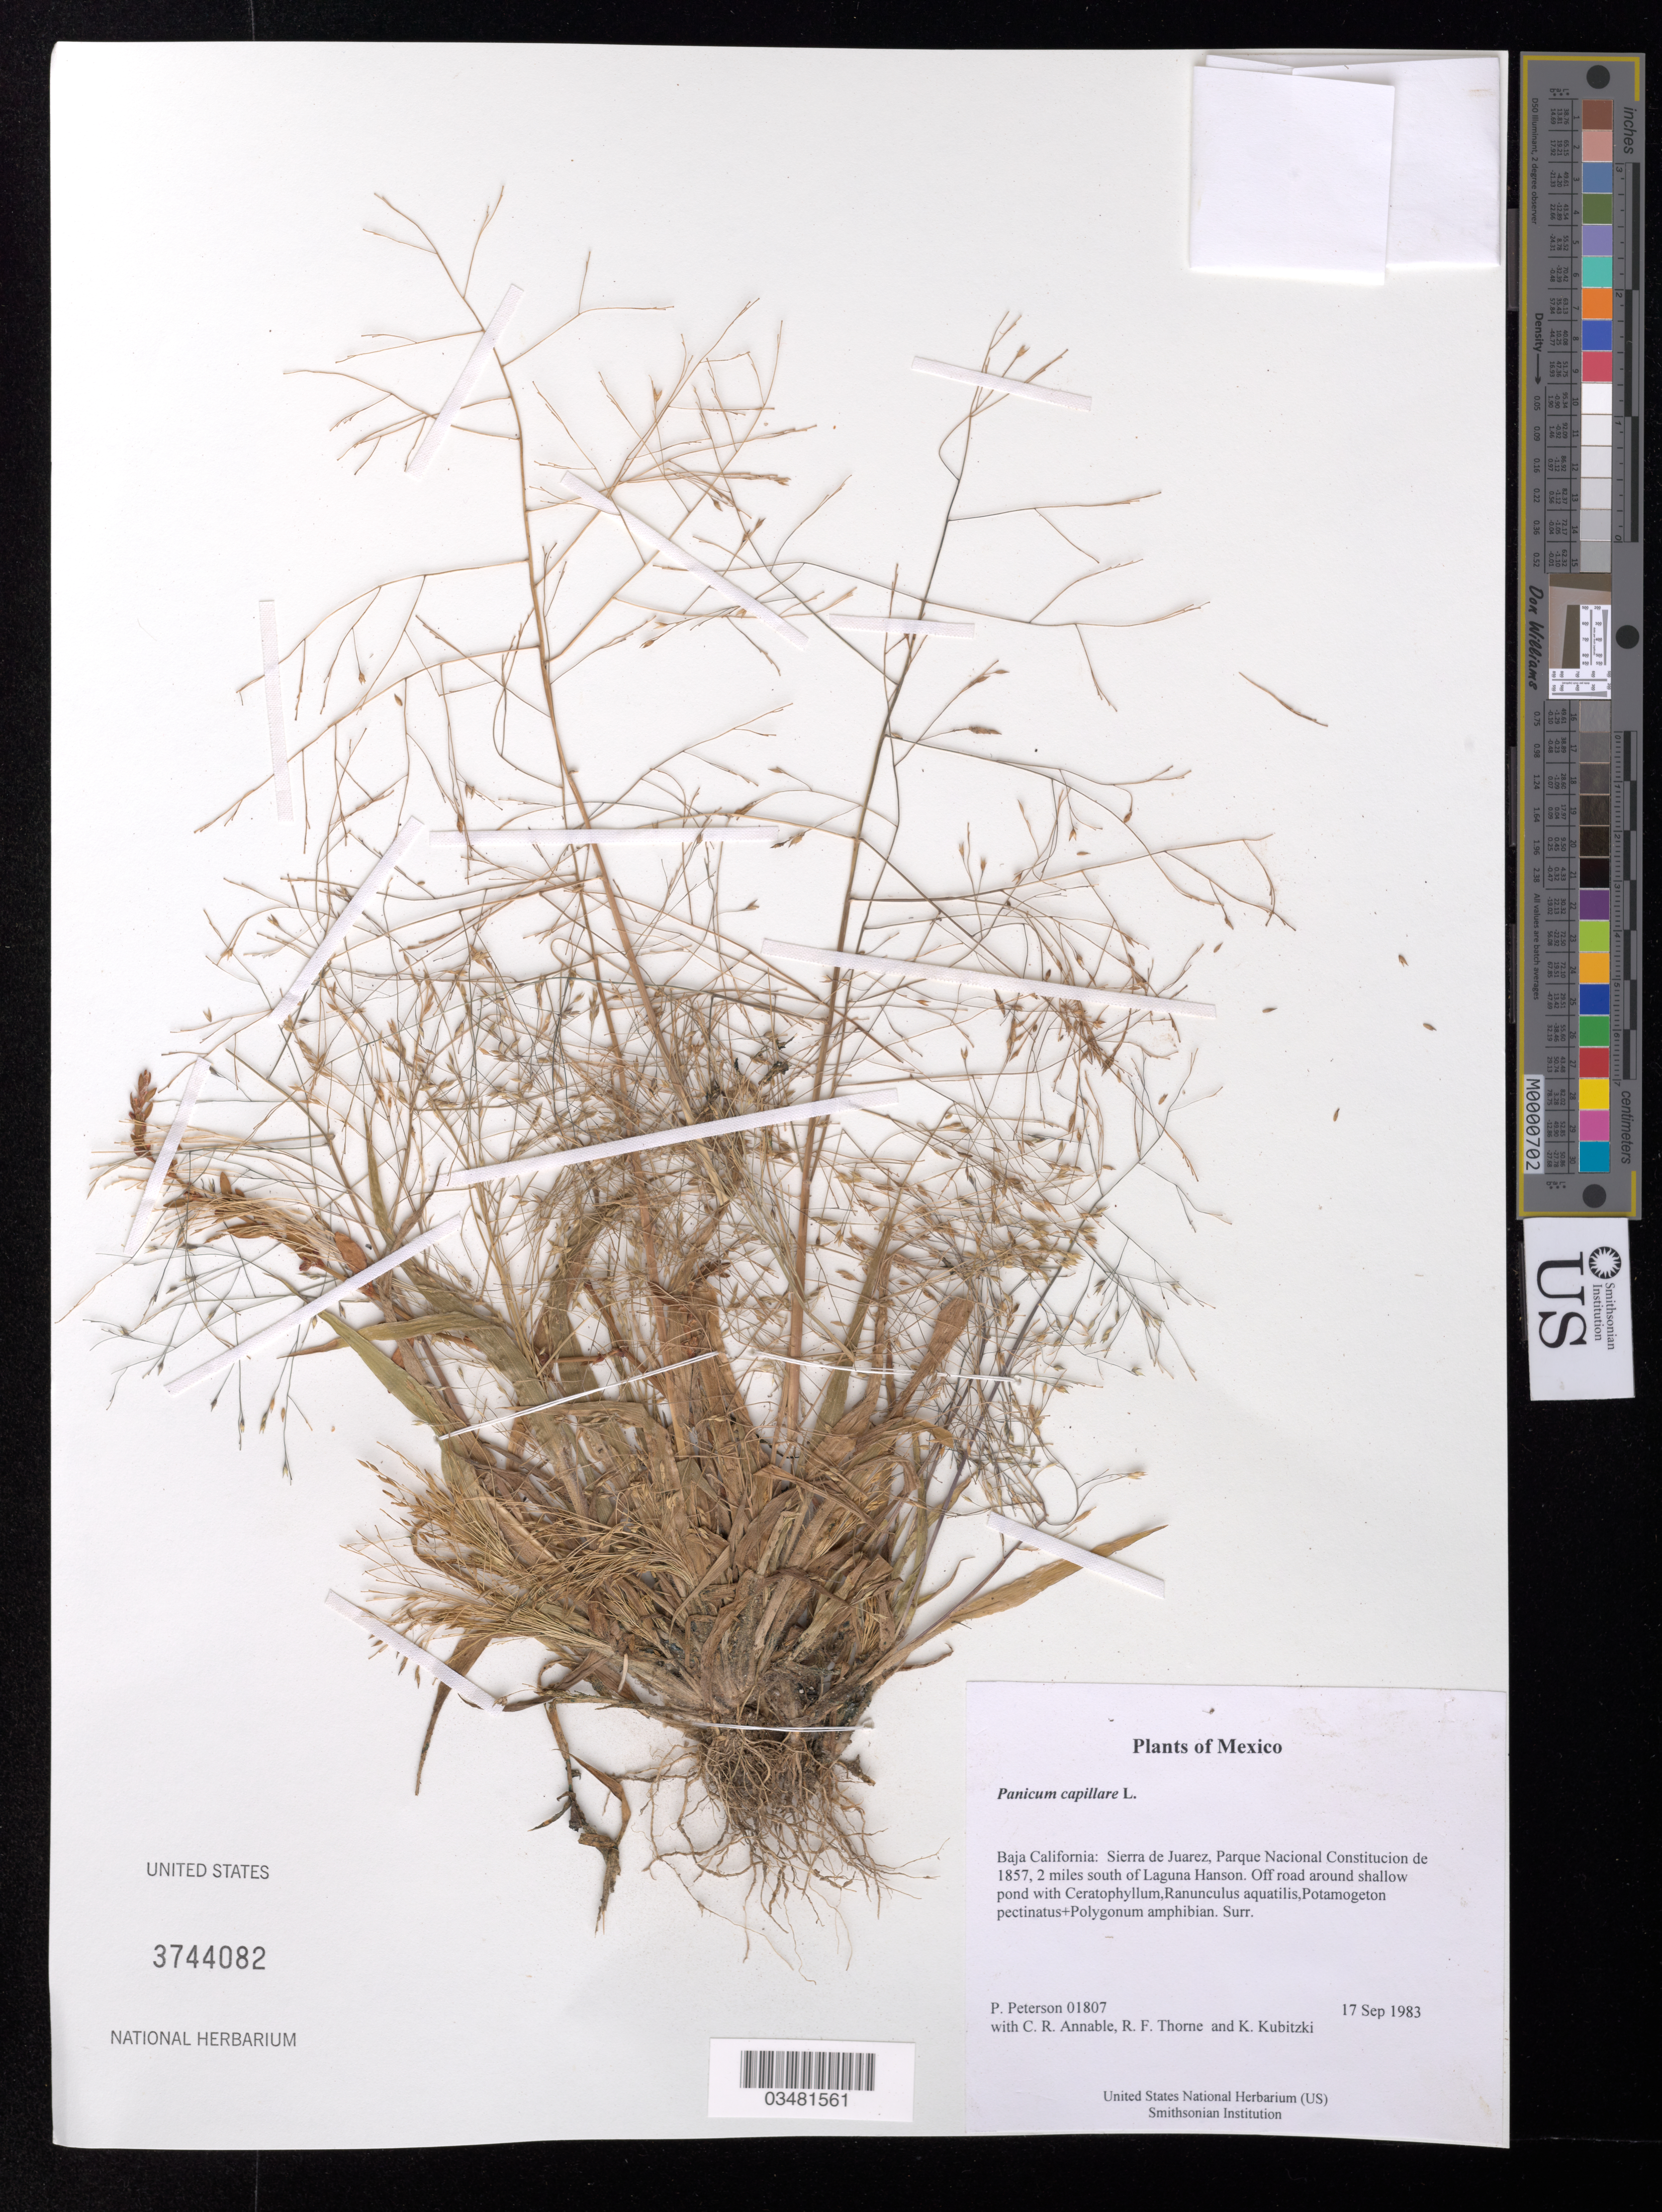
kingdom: Plantae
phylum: Tracheophyta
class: Liliopsida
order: Poales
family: Poaceae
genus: Panicum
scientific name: Panicum capillare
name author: L.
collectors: P. M. Peterson, C. R. Annable, R. F. Thorne & K. Kubitzki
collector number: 01807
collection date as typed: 17 Sep 1983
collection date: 1983-09-17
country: Mexico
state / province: Baja California Norte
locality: Sierra de Juarez, Parque Nacional Constitucion de 1857, 2 miles south of Laguna Hanson.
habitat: Off road around shallow pond with Ceratophyllum,Ranunculus aquatilis,Potamogeton pectinatus+Polygonum amphibian. Surr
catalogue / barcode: US 3744082